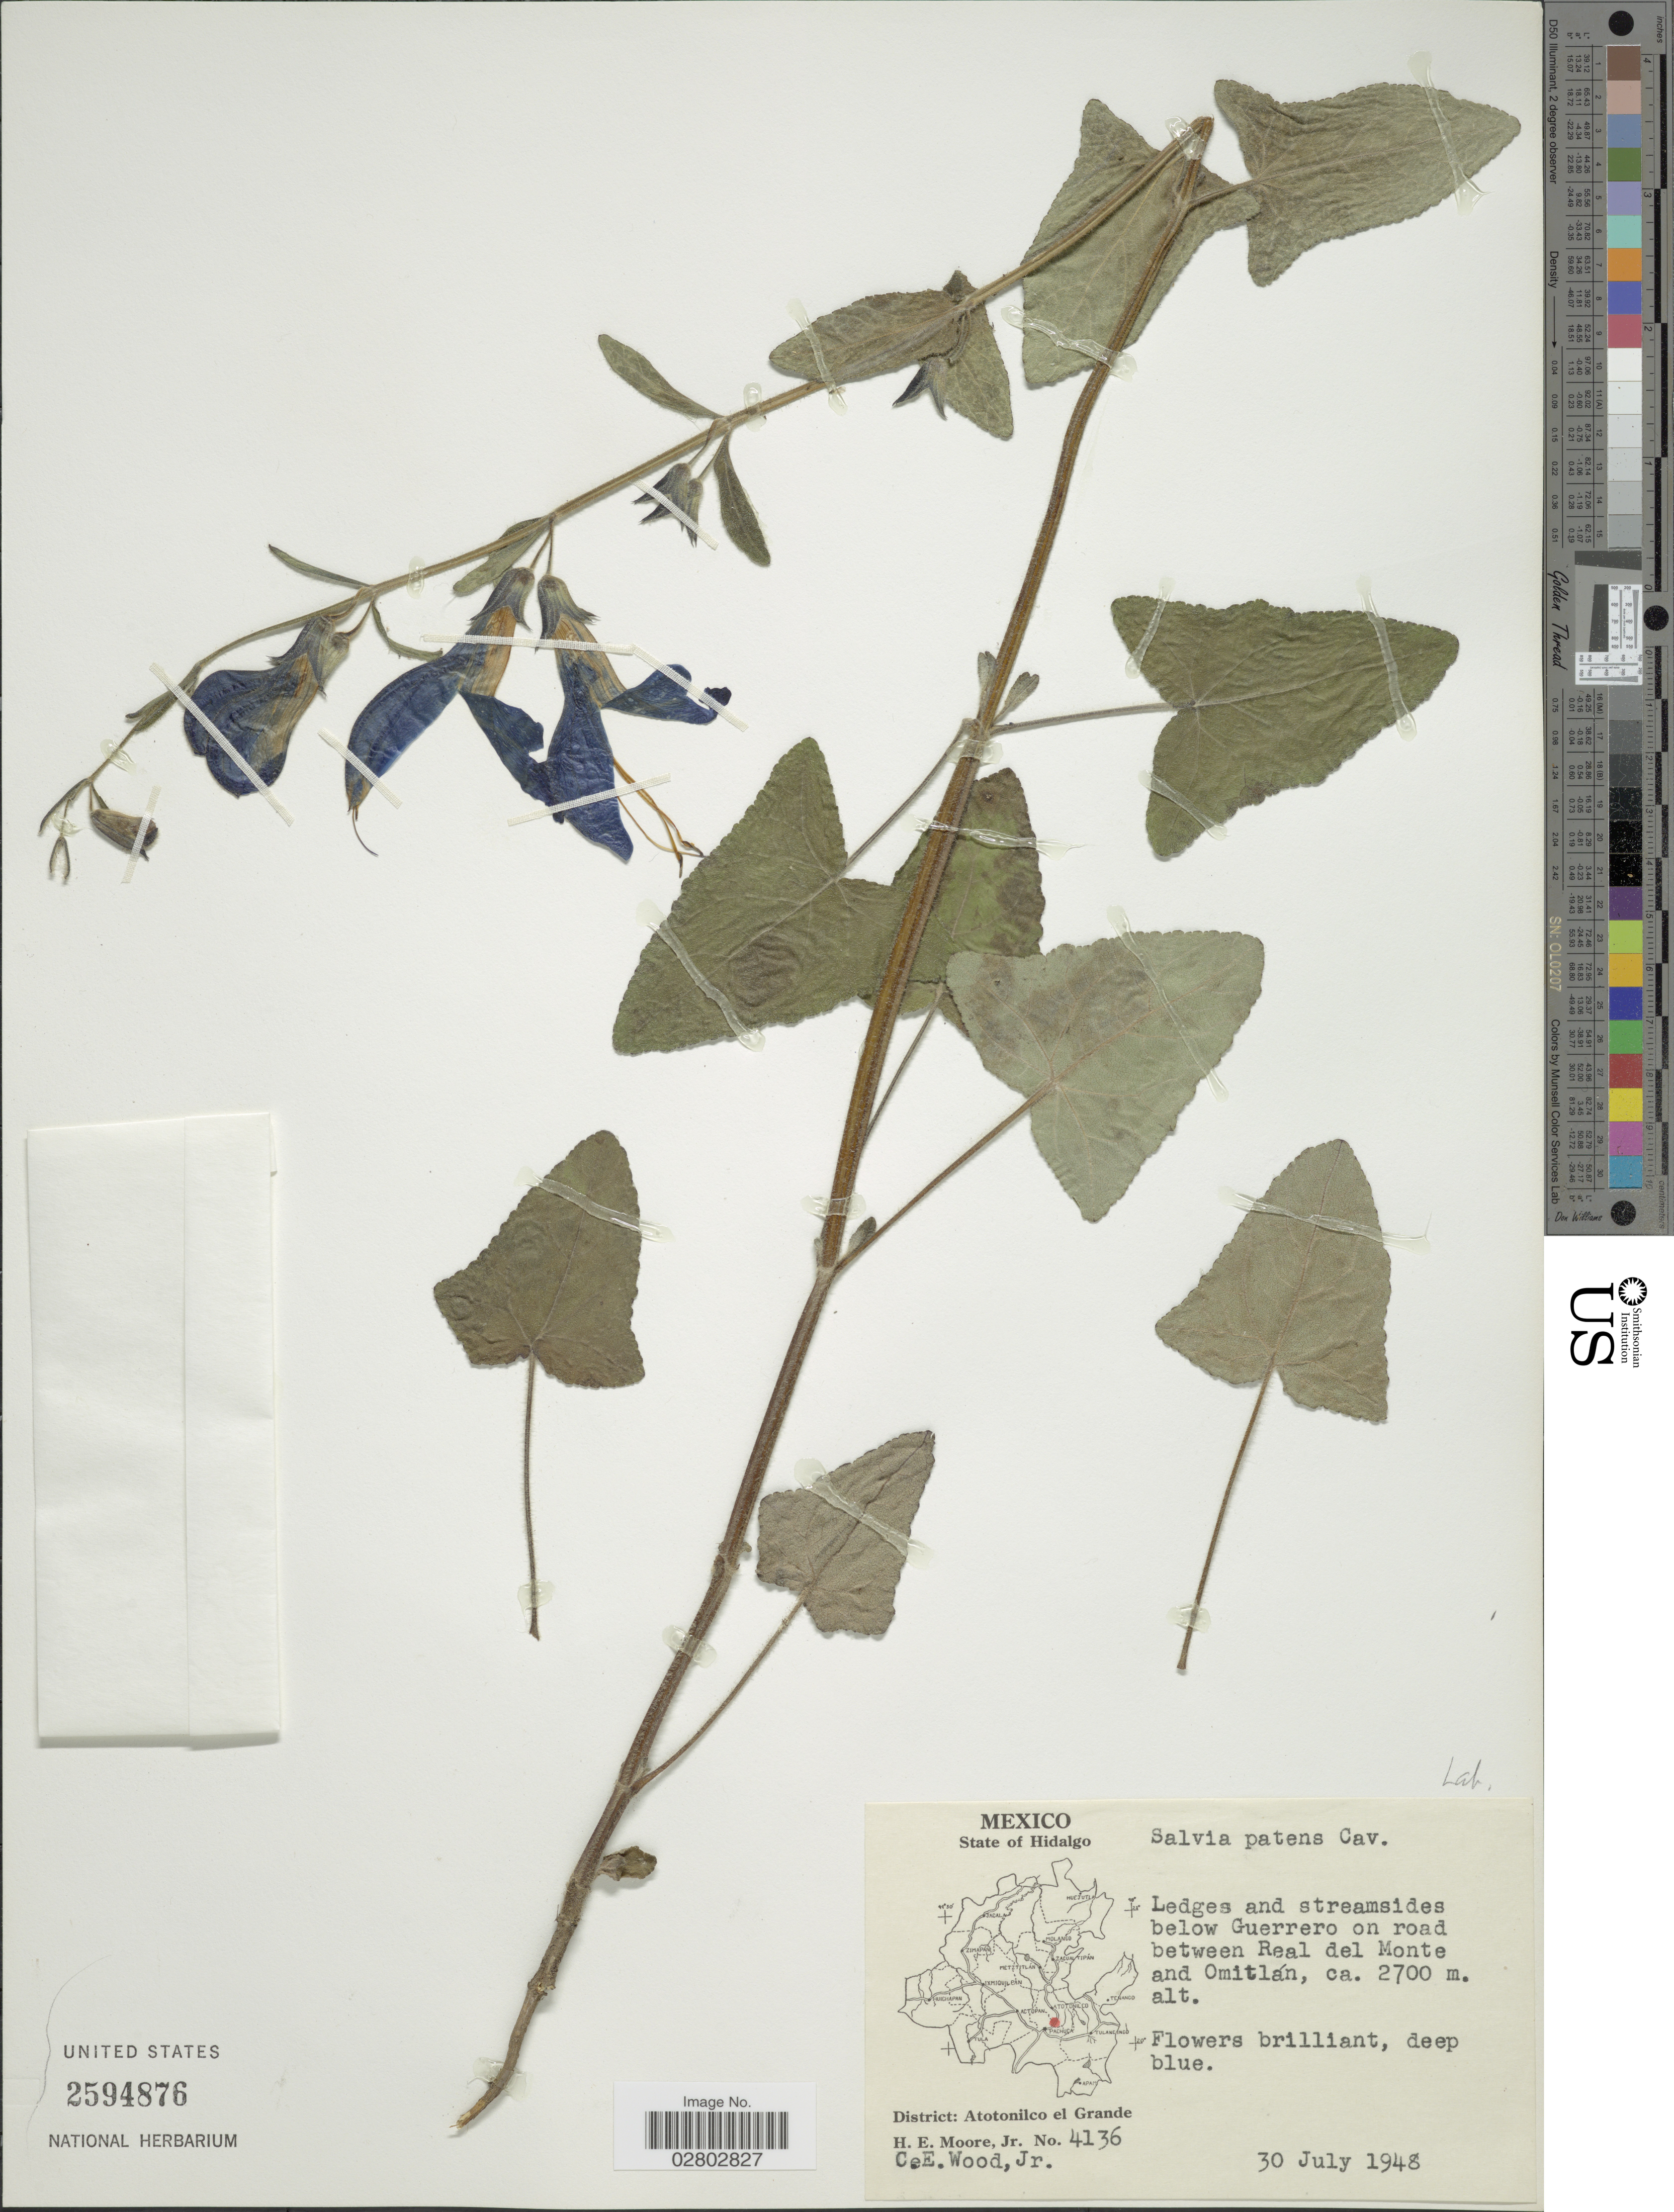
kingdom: Plantae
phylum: Tracheophyta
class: Magnoliopsida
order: Lamiales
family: Lamiaceae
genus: Salvia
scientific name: Salvia patens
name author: Cav.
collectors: H. Moore & C. Wood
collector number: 4136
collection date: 1948-07-30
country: Mexico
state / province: Hidalgo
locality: State of Hidalgo, District: Atotonilco el Grande. Ledges and streamsides below Guerrero on road between Real del Monte and Omitlán.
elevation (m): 2700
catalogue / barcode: US 2594876